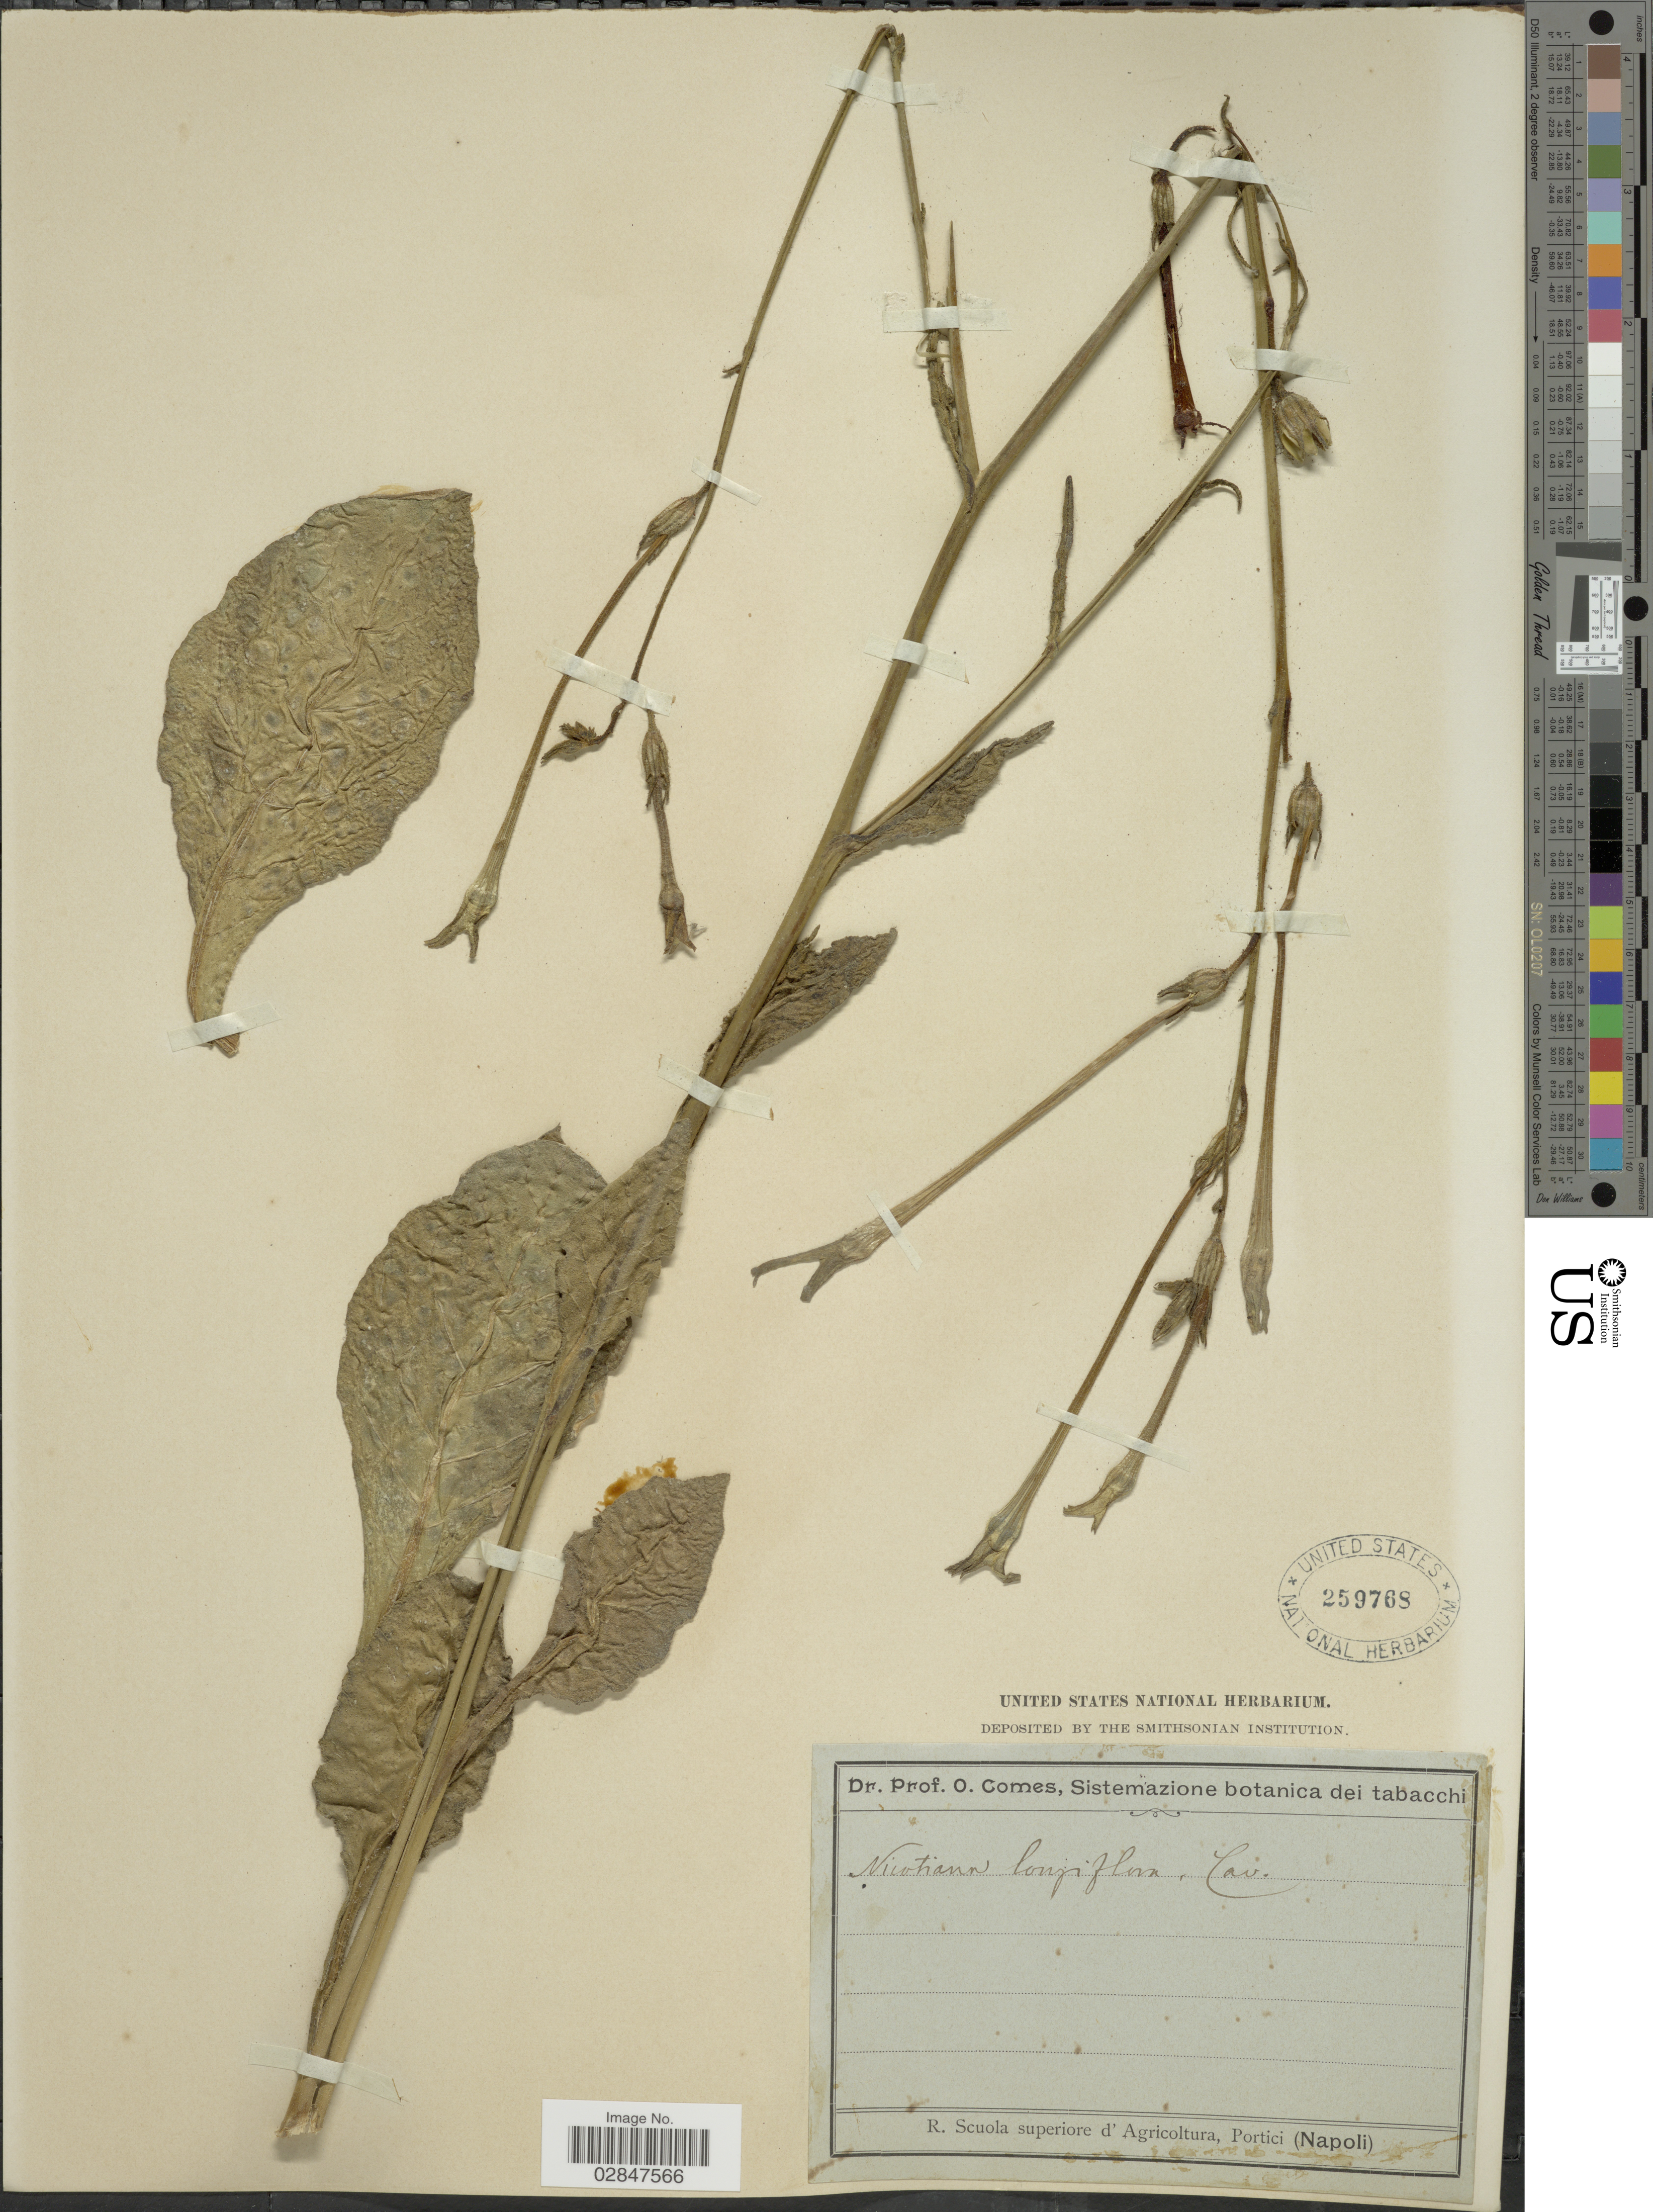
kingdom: Plantae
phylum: Tracheophyta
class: Magnoliopsida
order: Solanales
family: Solanaceae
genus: Nicotiana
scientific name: Nicotiana longiflora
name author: Cav.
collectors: O. Comes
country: Italy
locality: Portici (Napoli).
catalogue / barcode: US 259768